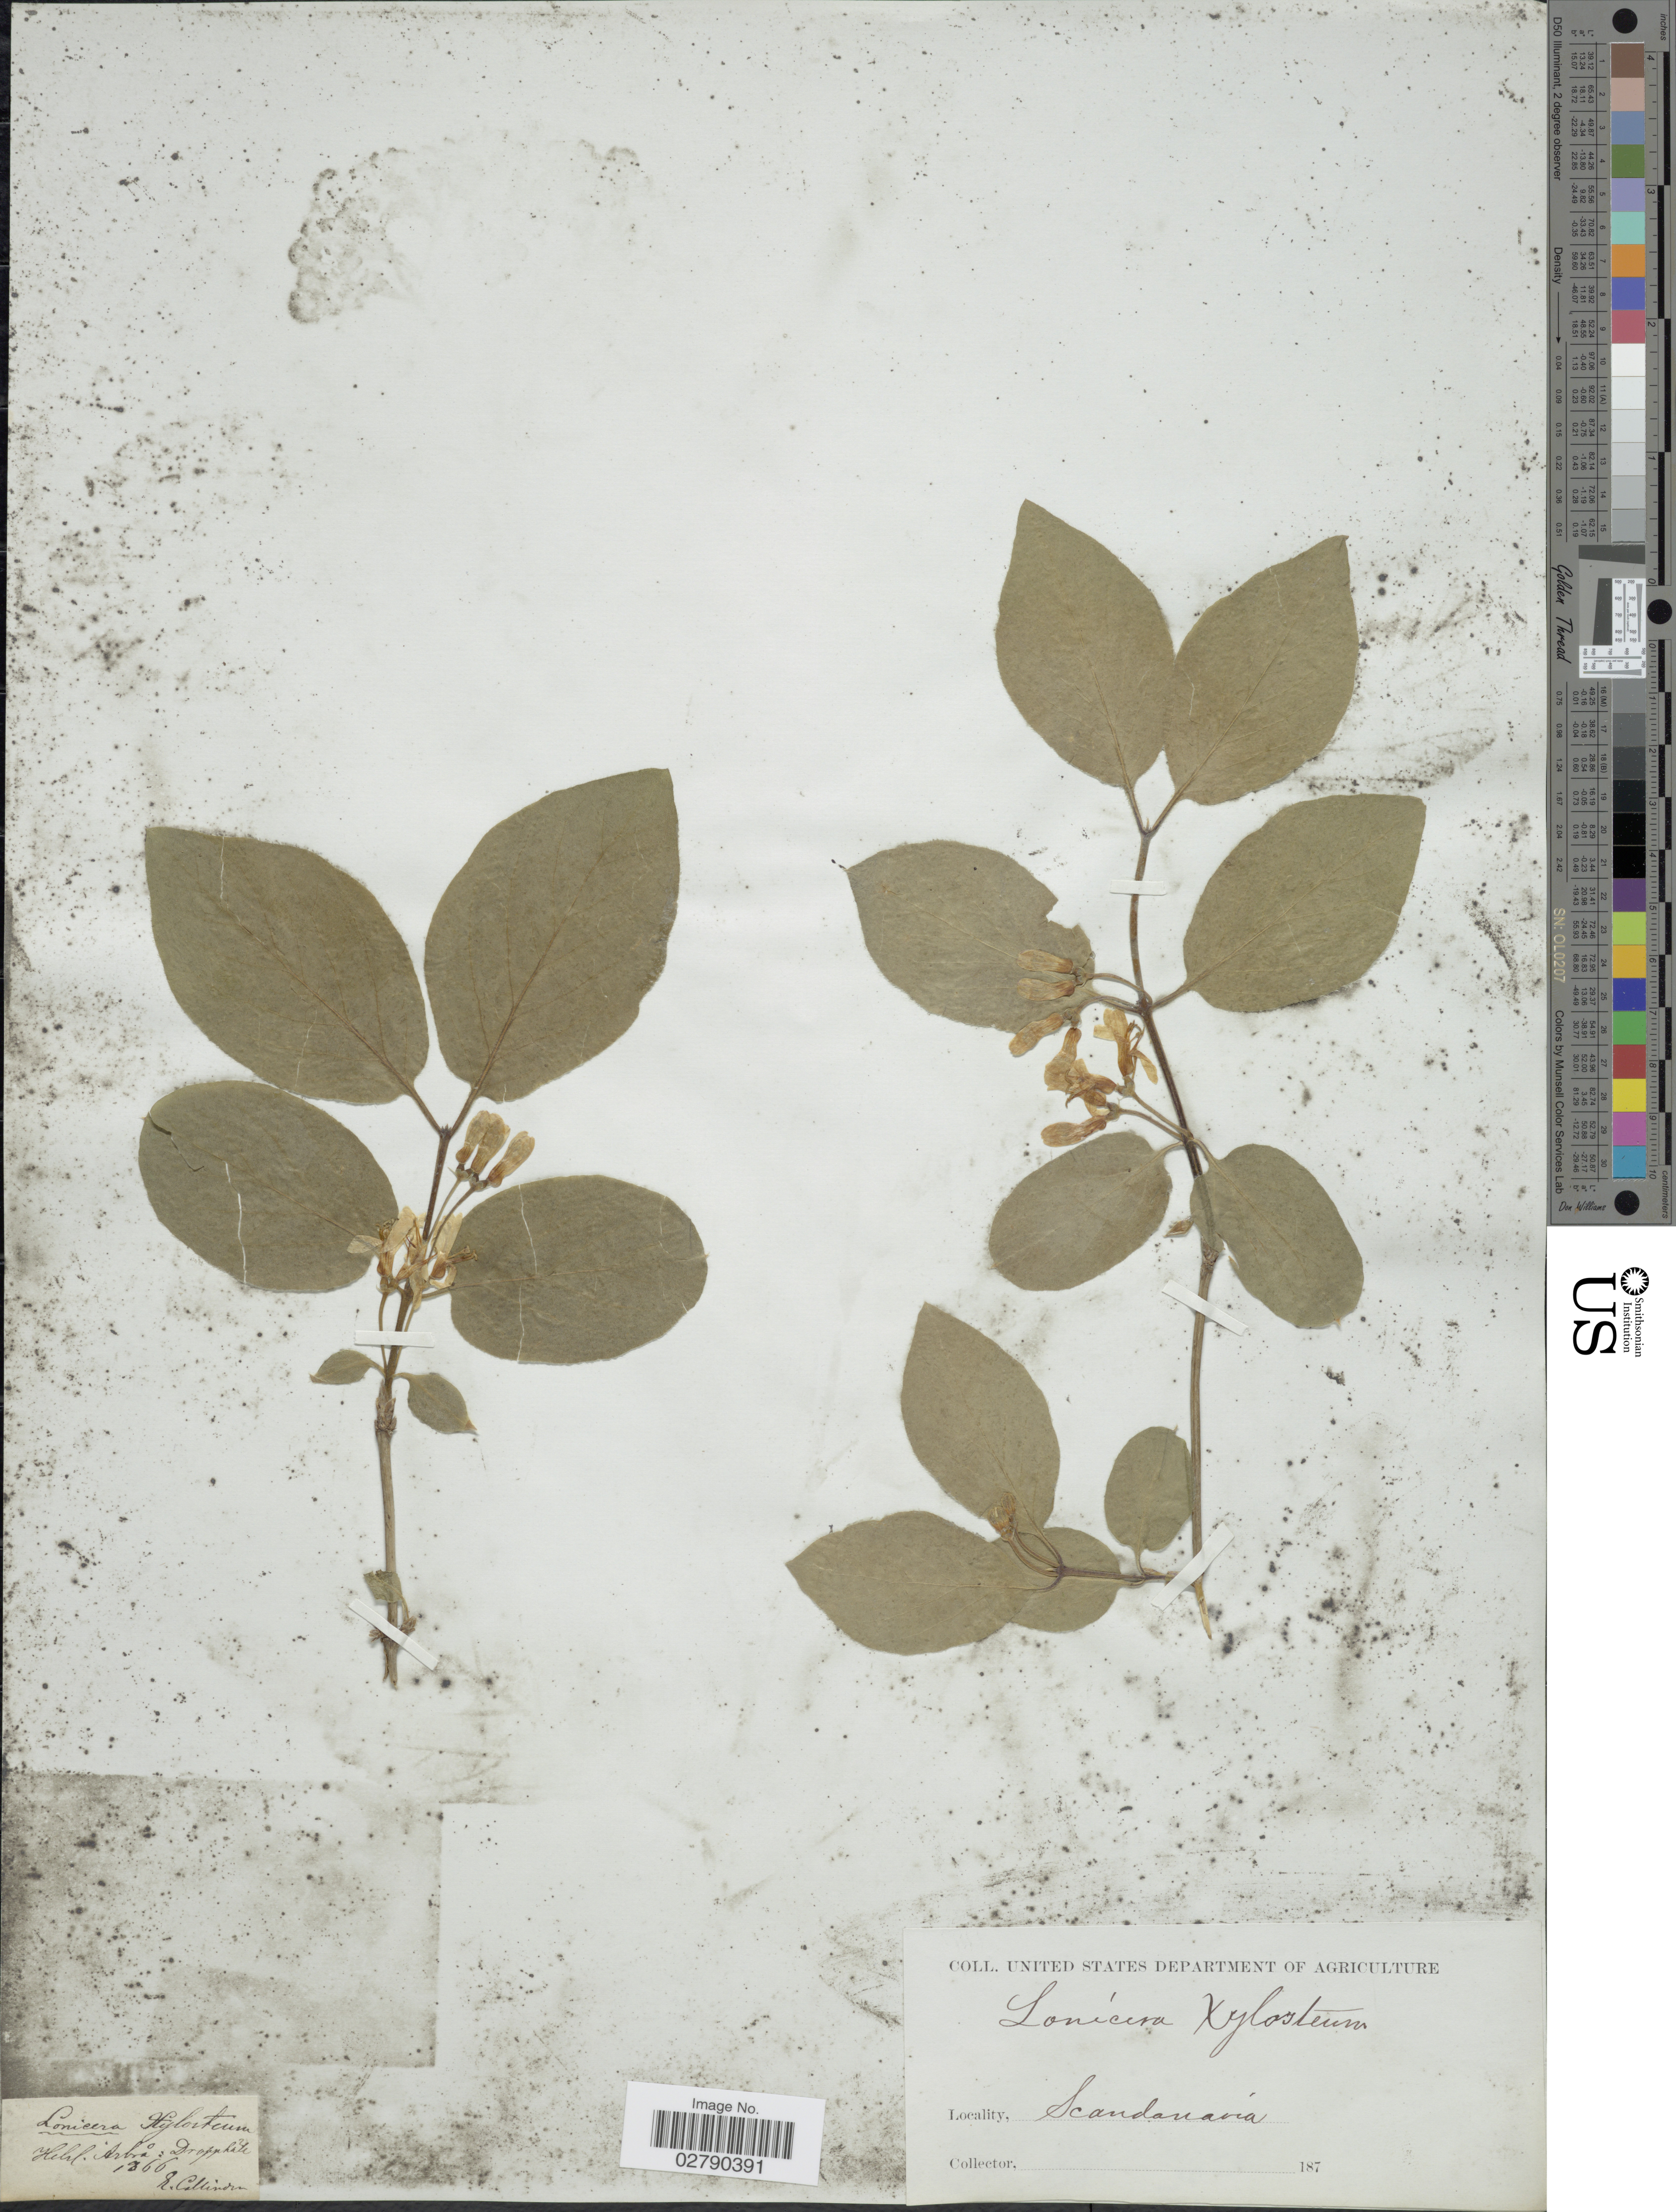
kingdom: Plantae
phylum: Tracheophyta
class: Magnoliopsida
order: Dipsacales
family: Caprifoliaceae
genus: Lonicera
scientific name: Lonicera xylosteum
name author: L.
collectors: E. Collinder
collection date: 1866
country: Sweden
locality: Helvl. Arbra: Dropphale. Scandanavia